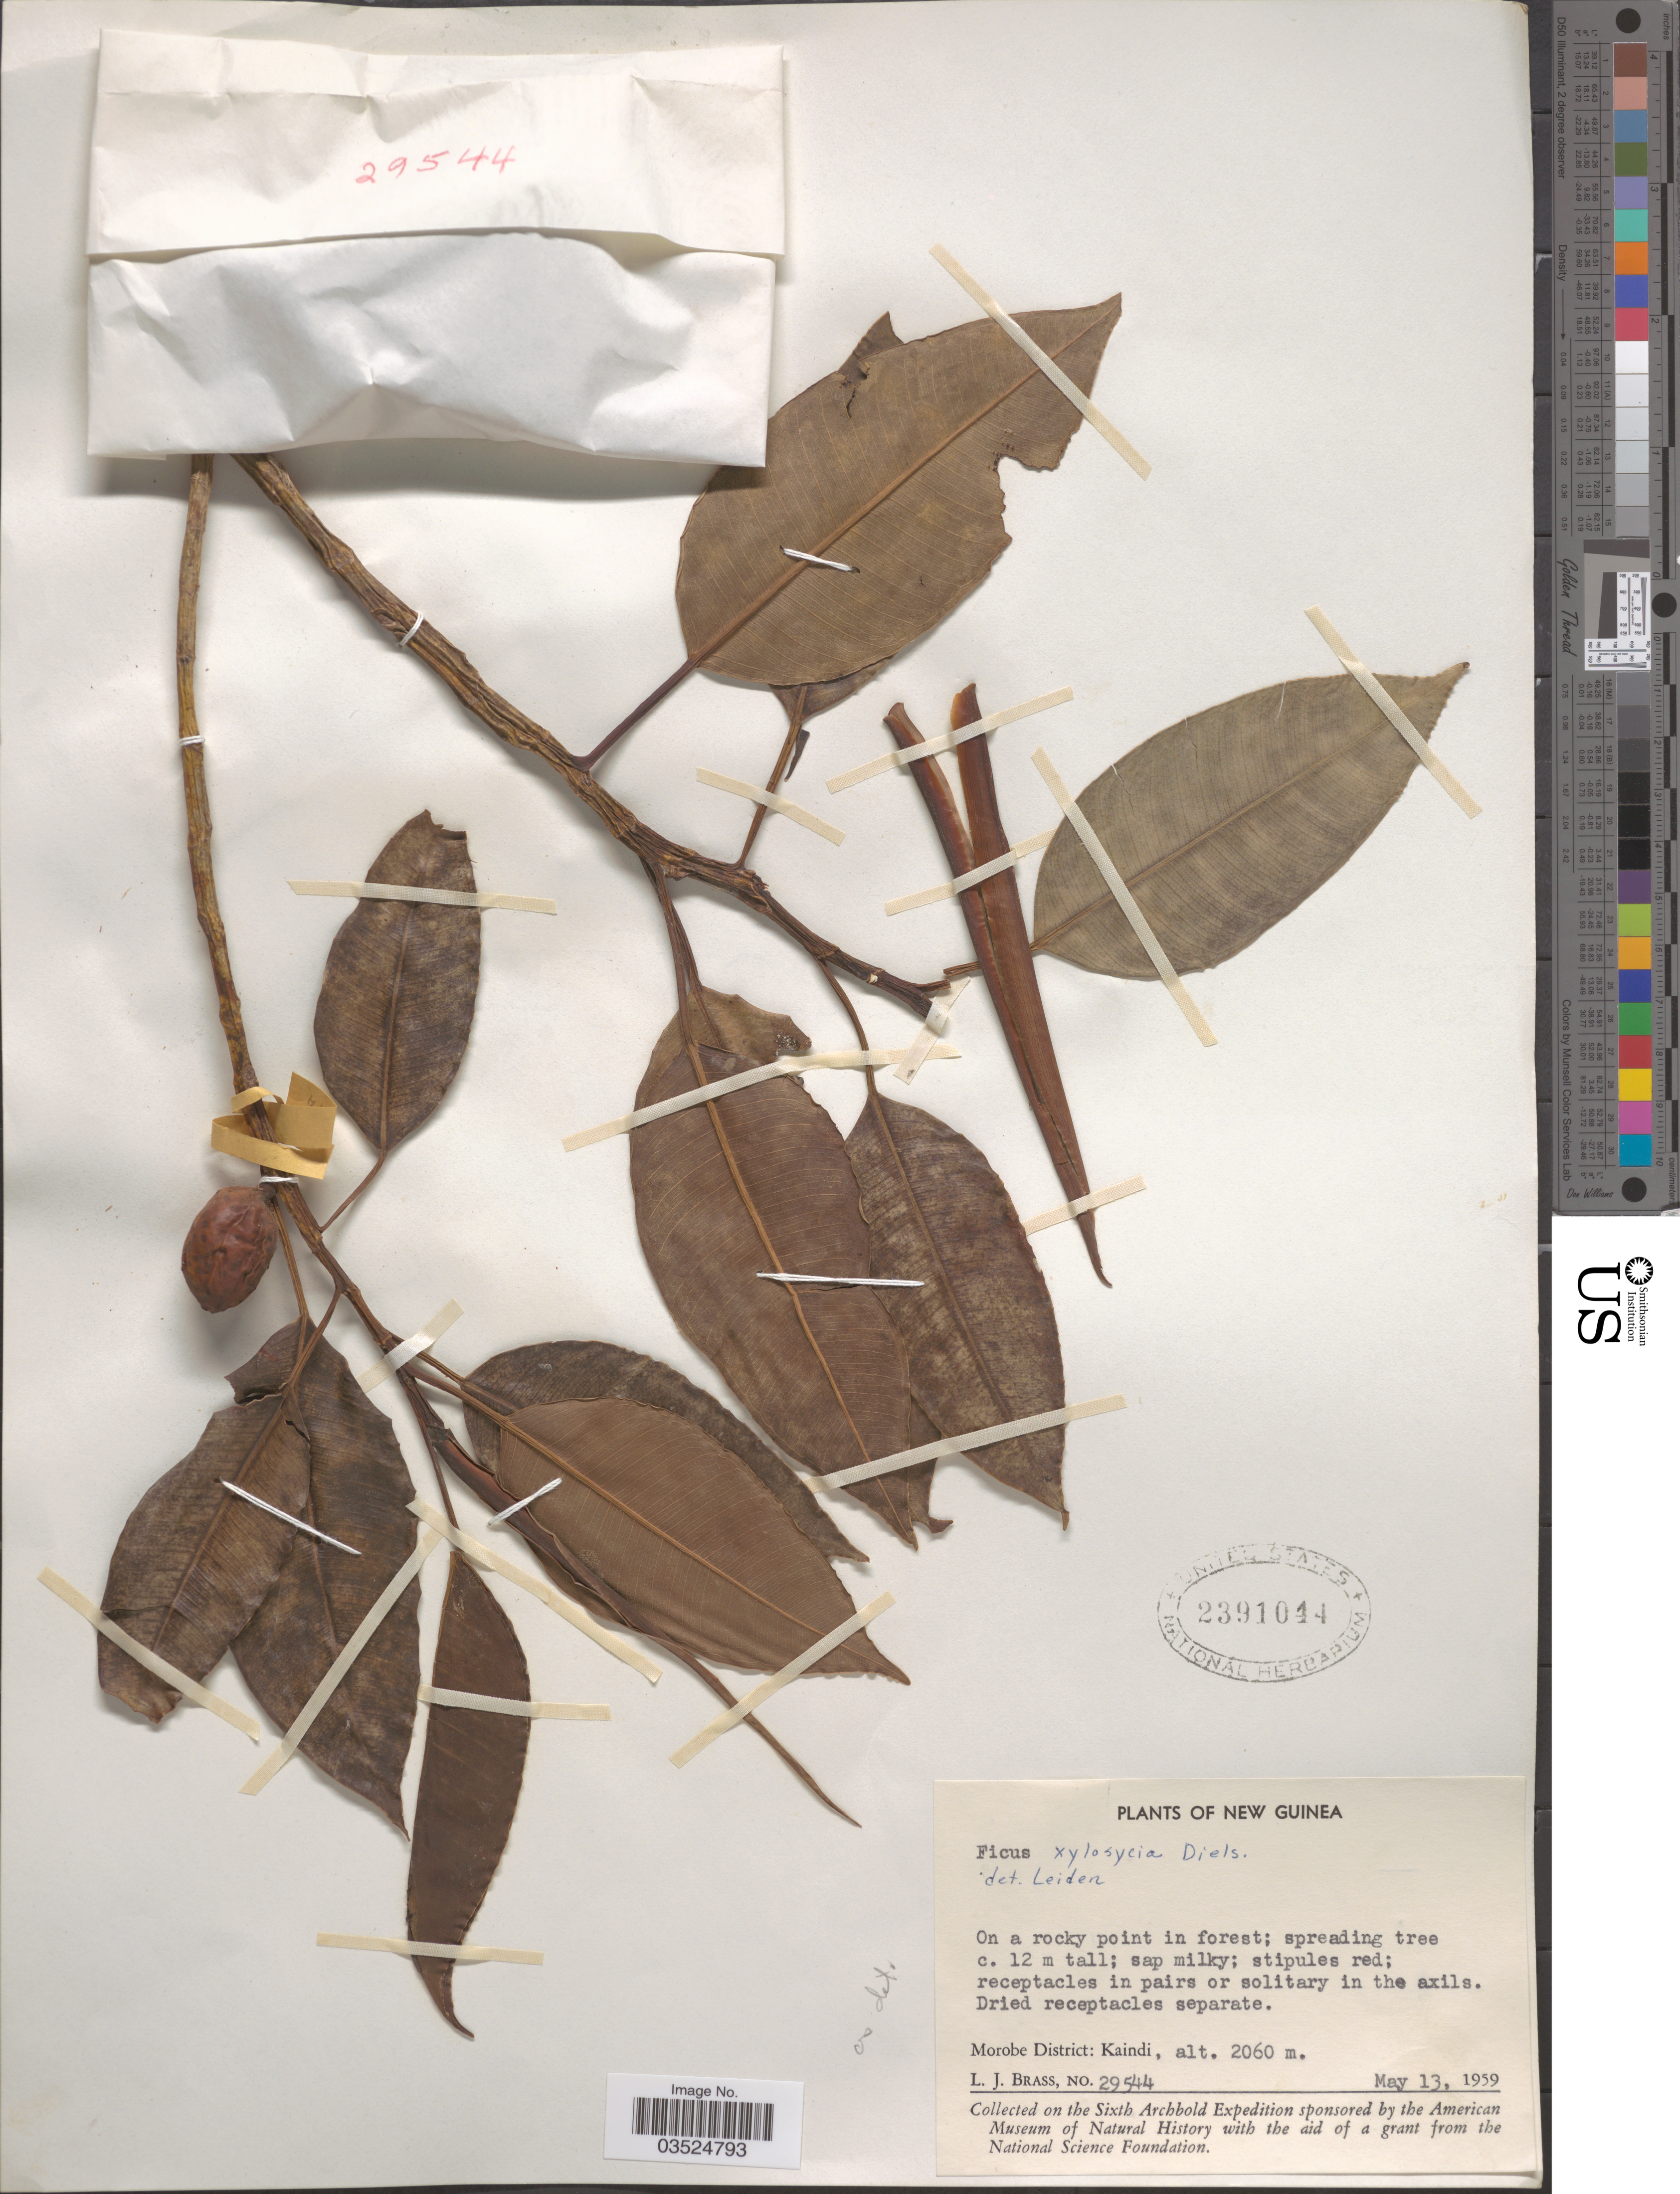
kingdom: Plantae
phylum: Tracheophyta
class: Magnoliopsida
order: Rosales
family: Moraceae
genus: Ficus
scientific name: Ficus xylosycia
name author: Diels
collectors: L. J. Brass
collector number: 29544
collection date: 1959-05-13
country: Papua New Guinea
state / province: Morobe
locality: New Guinea. Morobe District: Kaindi.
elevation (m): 2060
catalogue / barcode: US 2391044